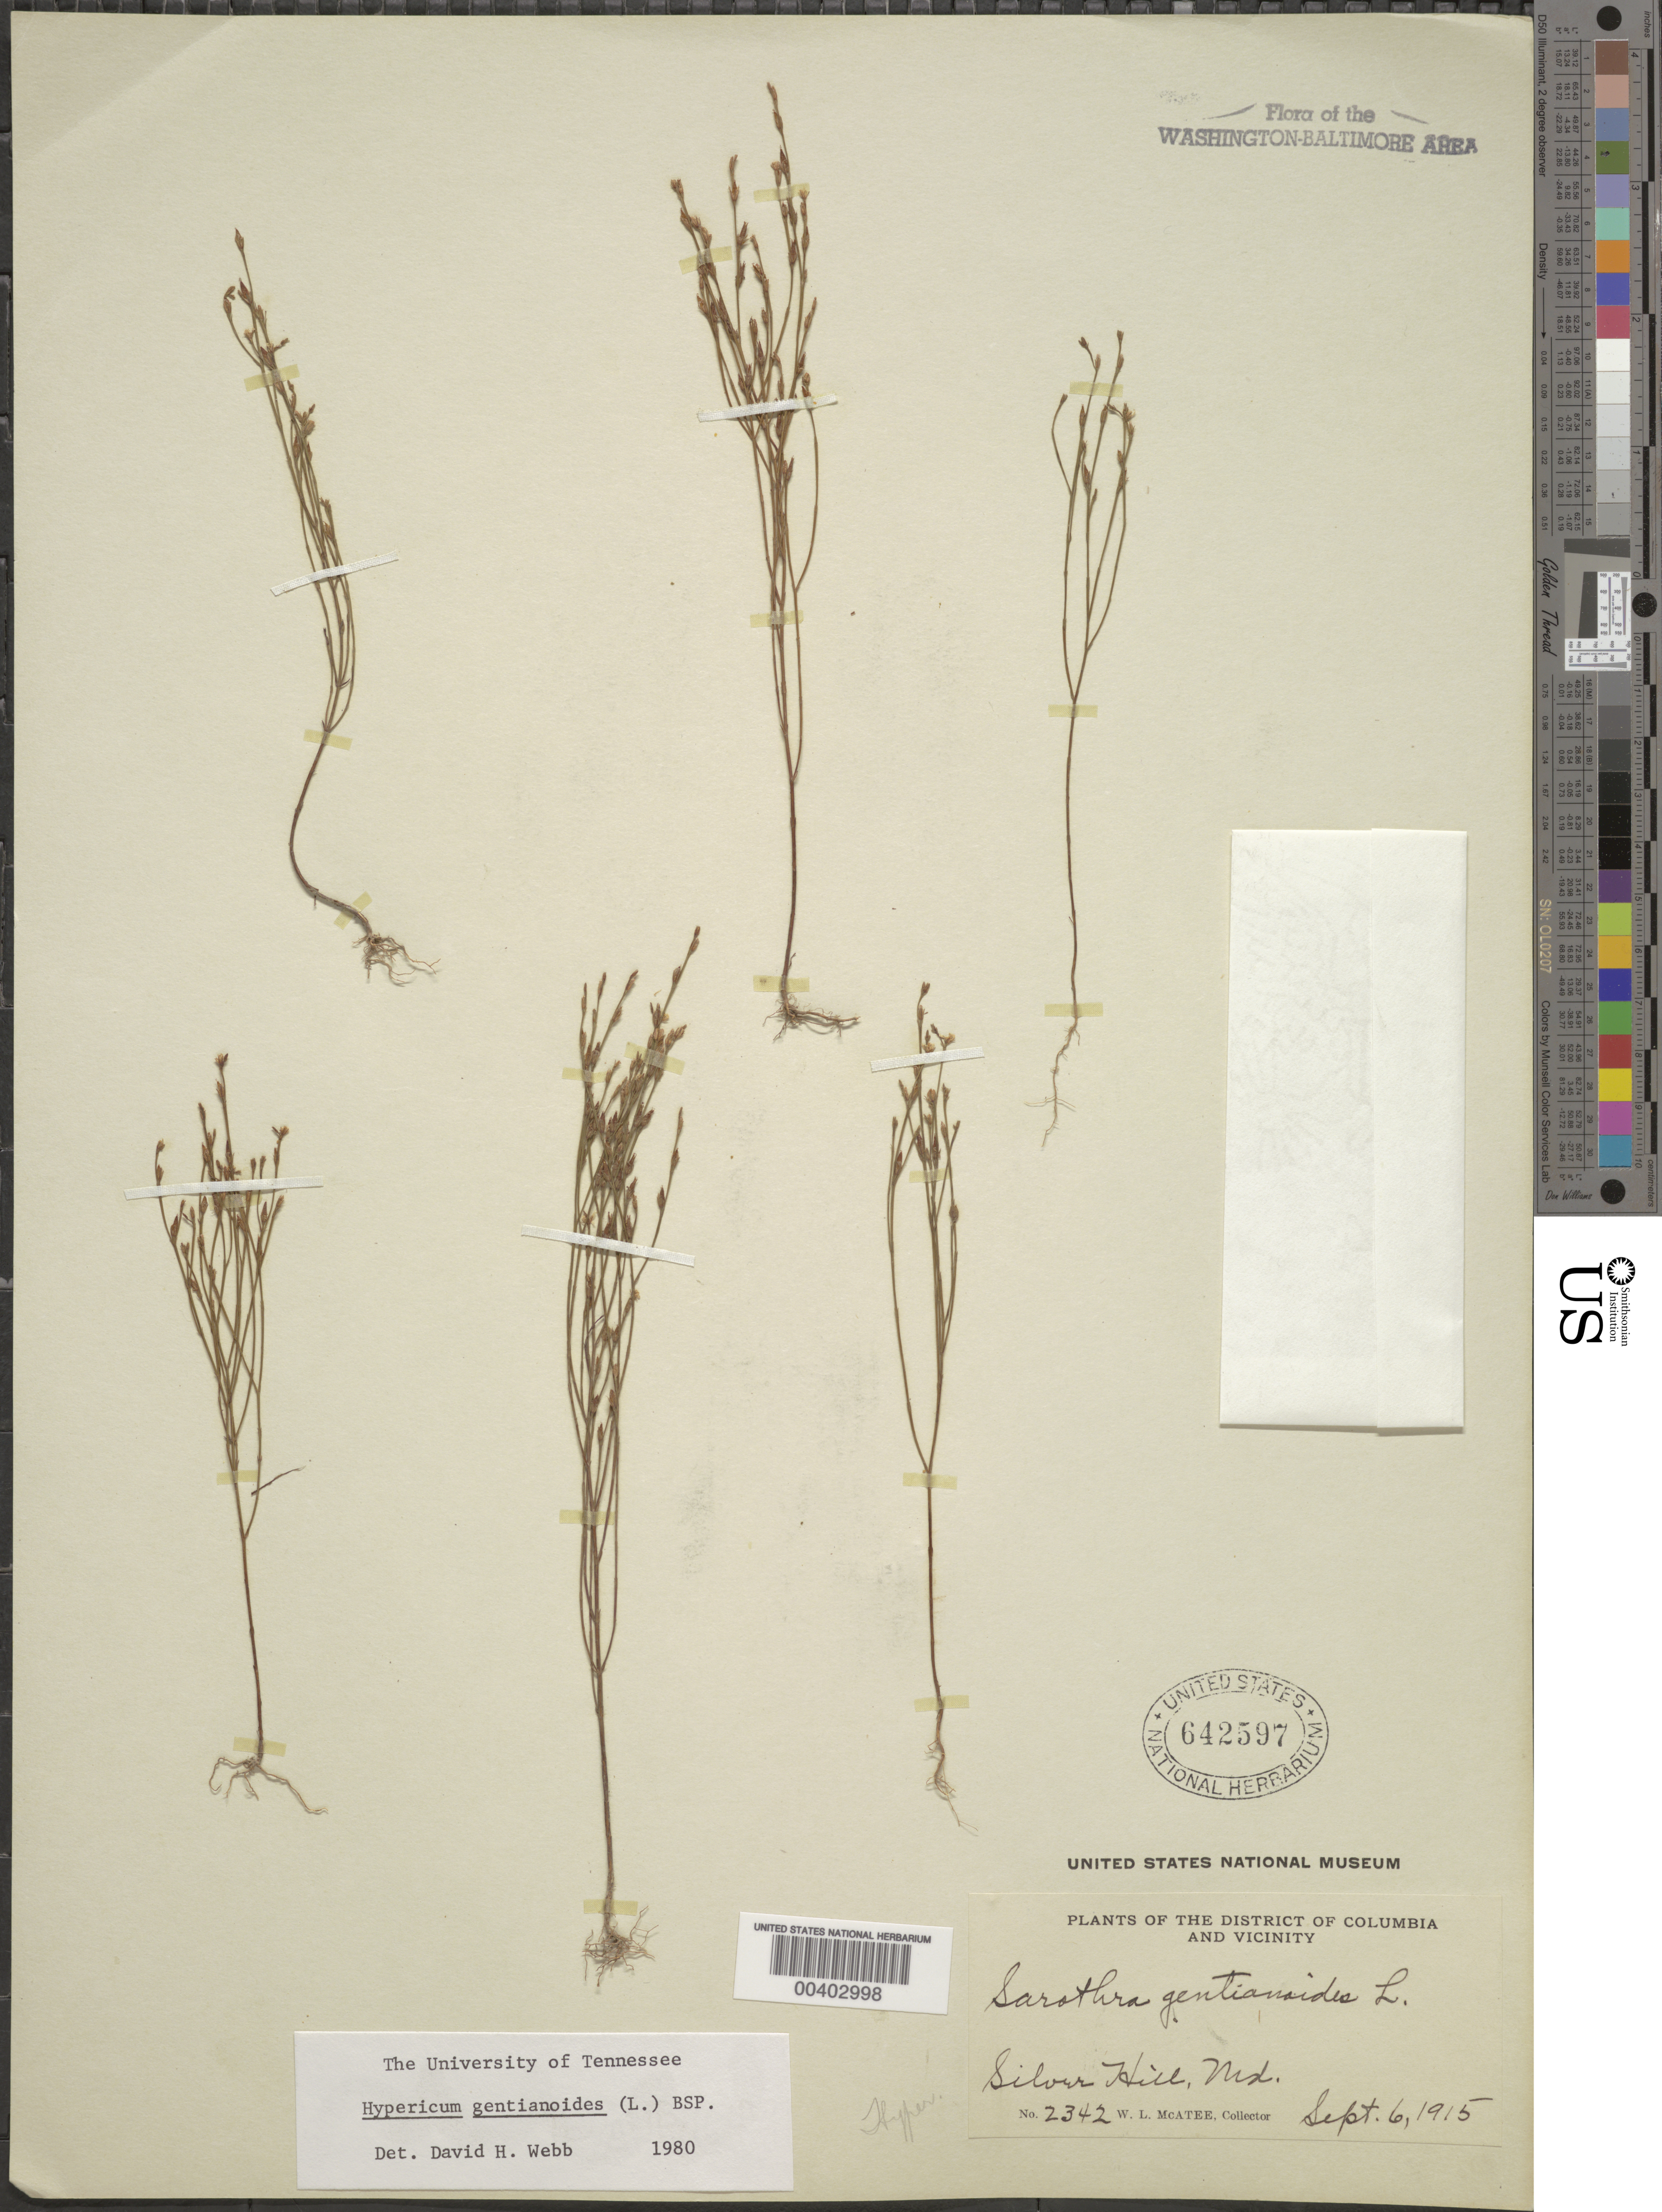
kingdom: Plantae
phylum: Tracheophyta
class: Magnoliopsida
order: Malpighiales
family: Hypericaceae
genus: Hypericum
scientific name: Hypericum gentianoides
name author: (L.) Britton, Stearns & Poggenb.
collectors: W. McAtee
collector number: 2342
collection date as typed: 06 Sep 1915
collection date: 1915-09-06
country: United States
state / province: Maryland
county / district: Prince George's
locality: Silver Hill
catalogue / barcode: US 642597